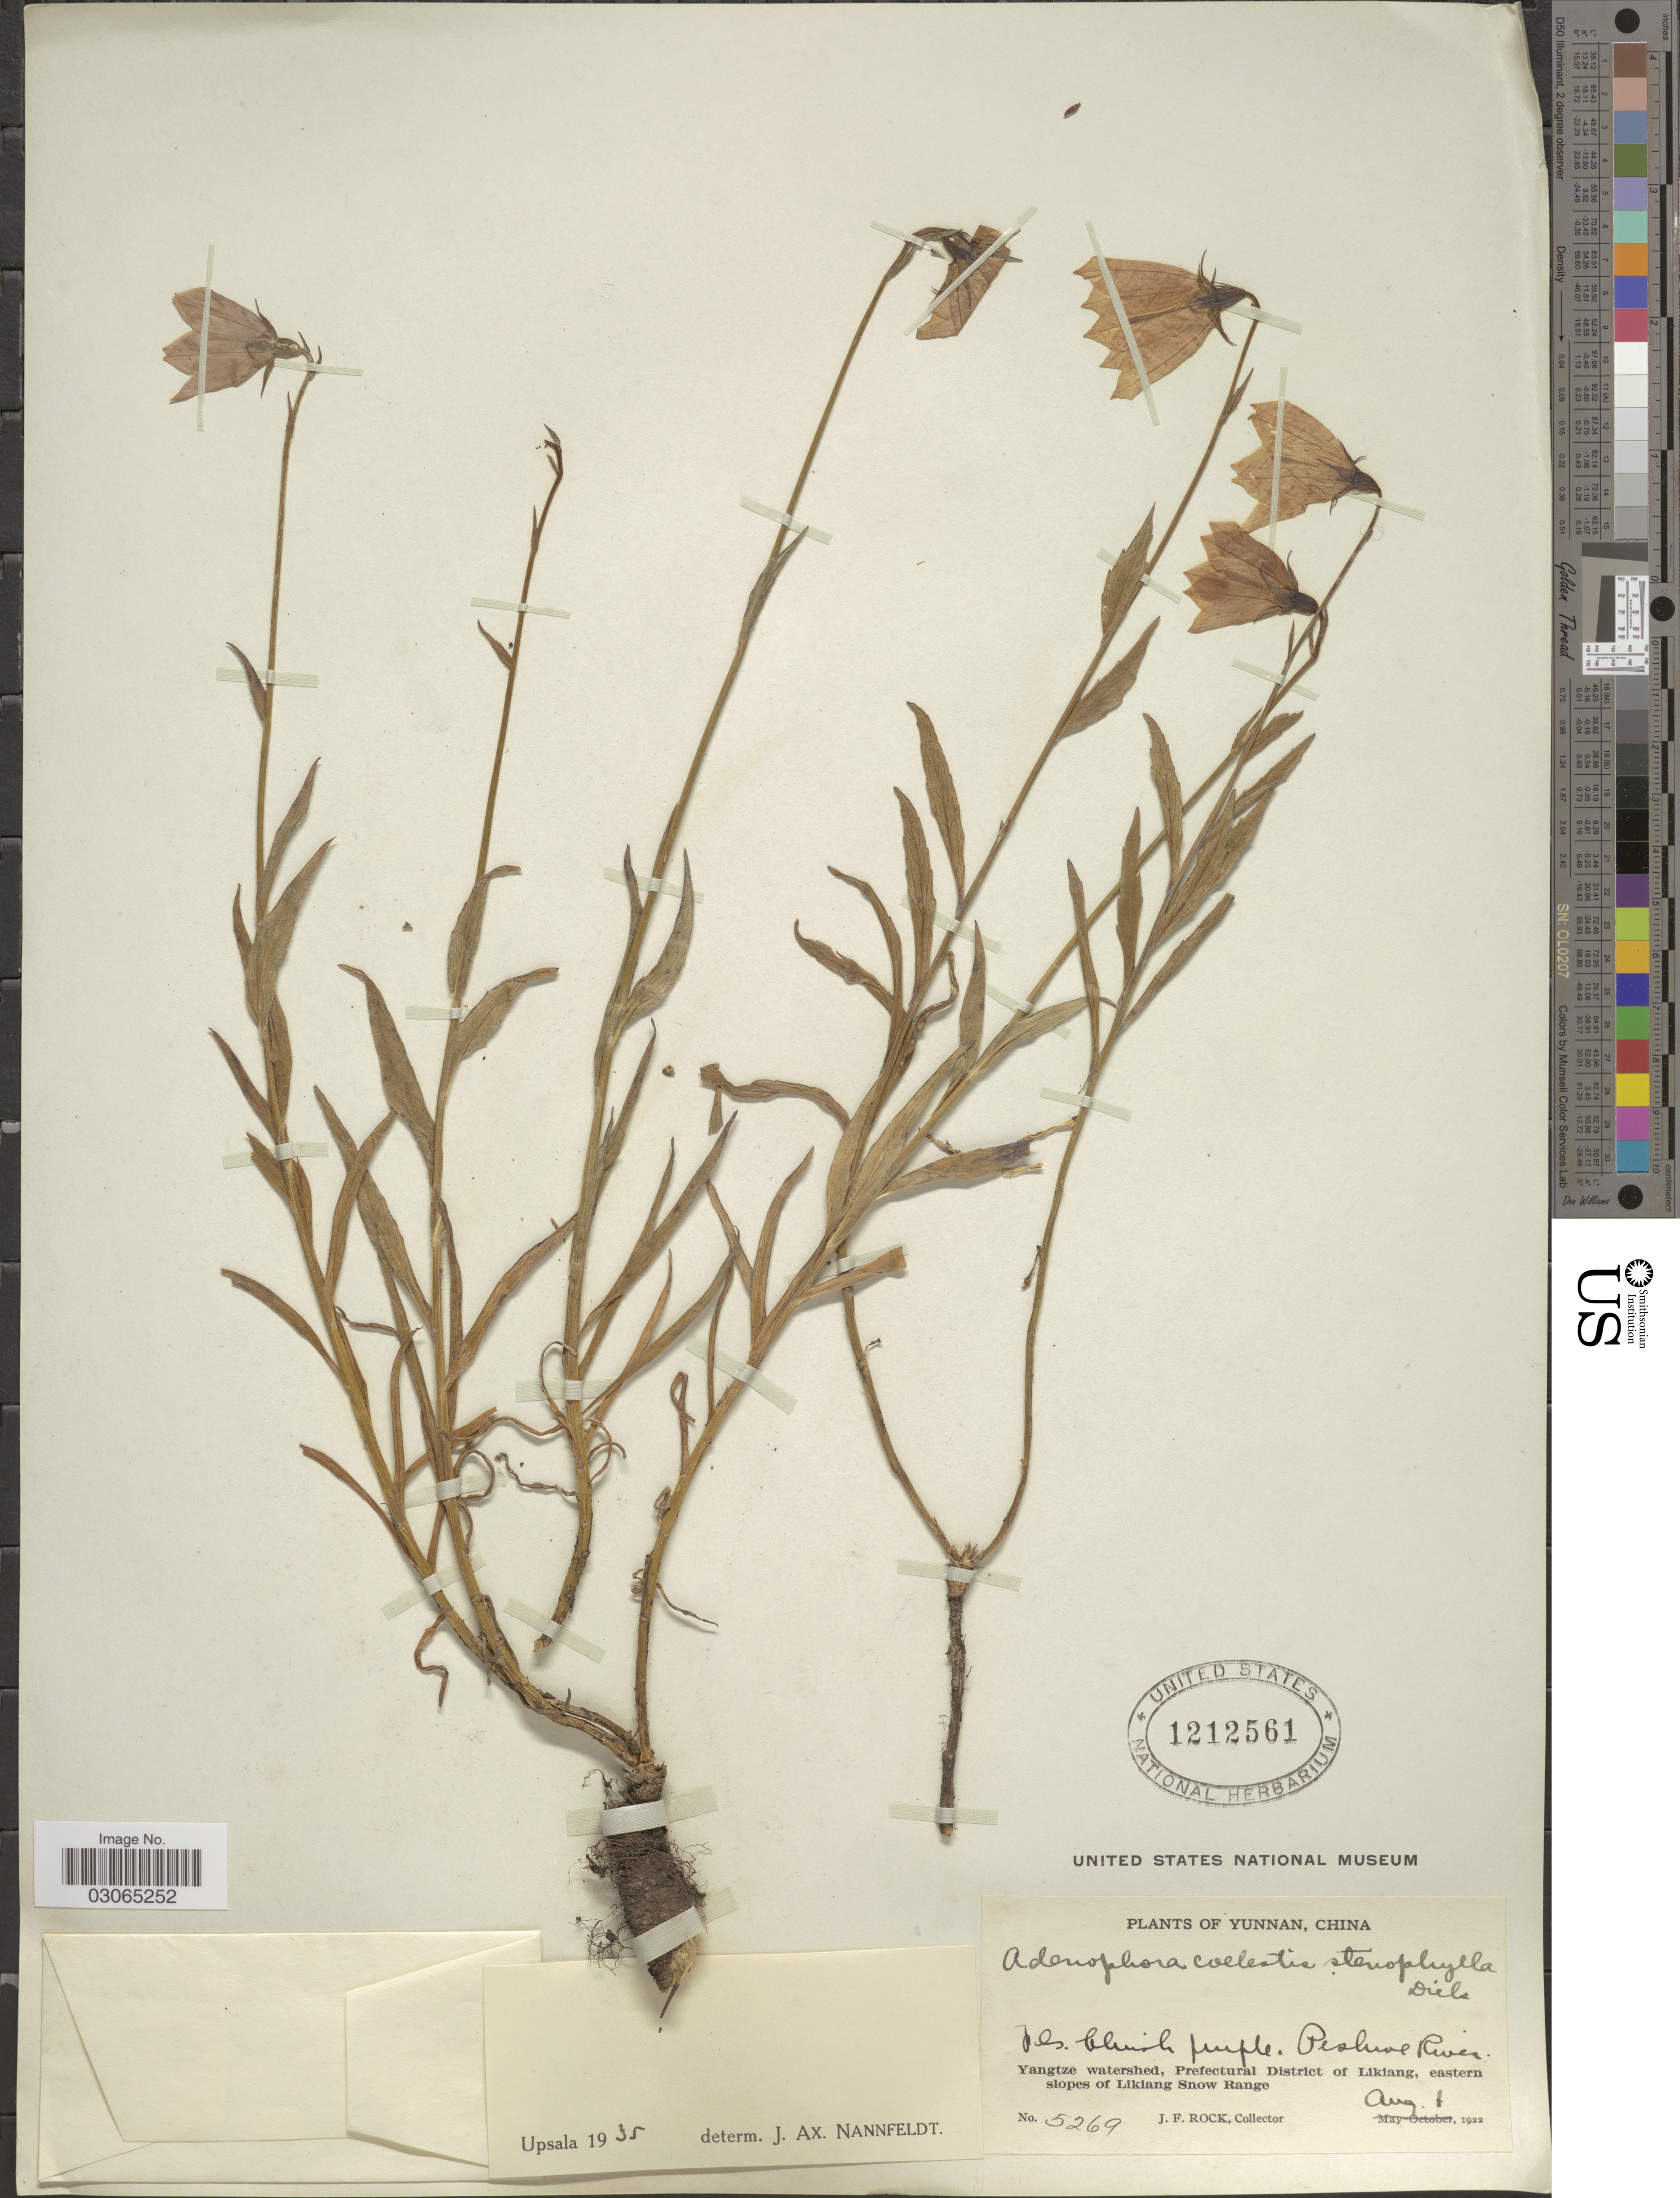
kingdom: Plantae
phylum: Tracheophyta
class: Magnoliopsida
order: Asterales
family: Campanulaceae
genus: Adenophora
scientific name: Adenophora coelestis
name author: Diels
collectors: J. Rock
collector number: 5269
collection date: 1922-08-01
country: China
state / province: Yunnan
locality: Peshive River. Yangtze watershed, Prefectural District of Likiang, eastern slopes of Likiang Snow Range.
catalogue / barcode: US 1212561